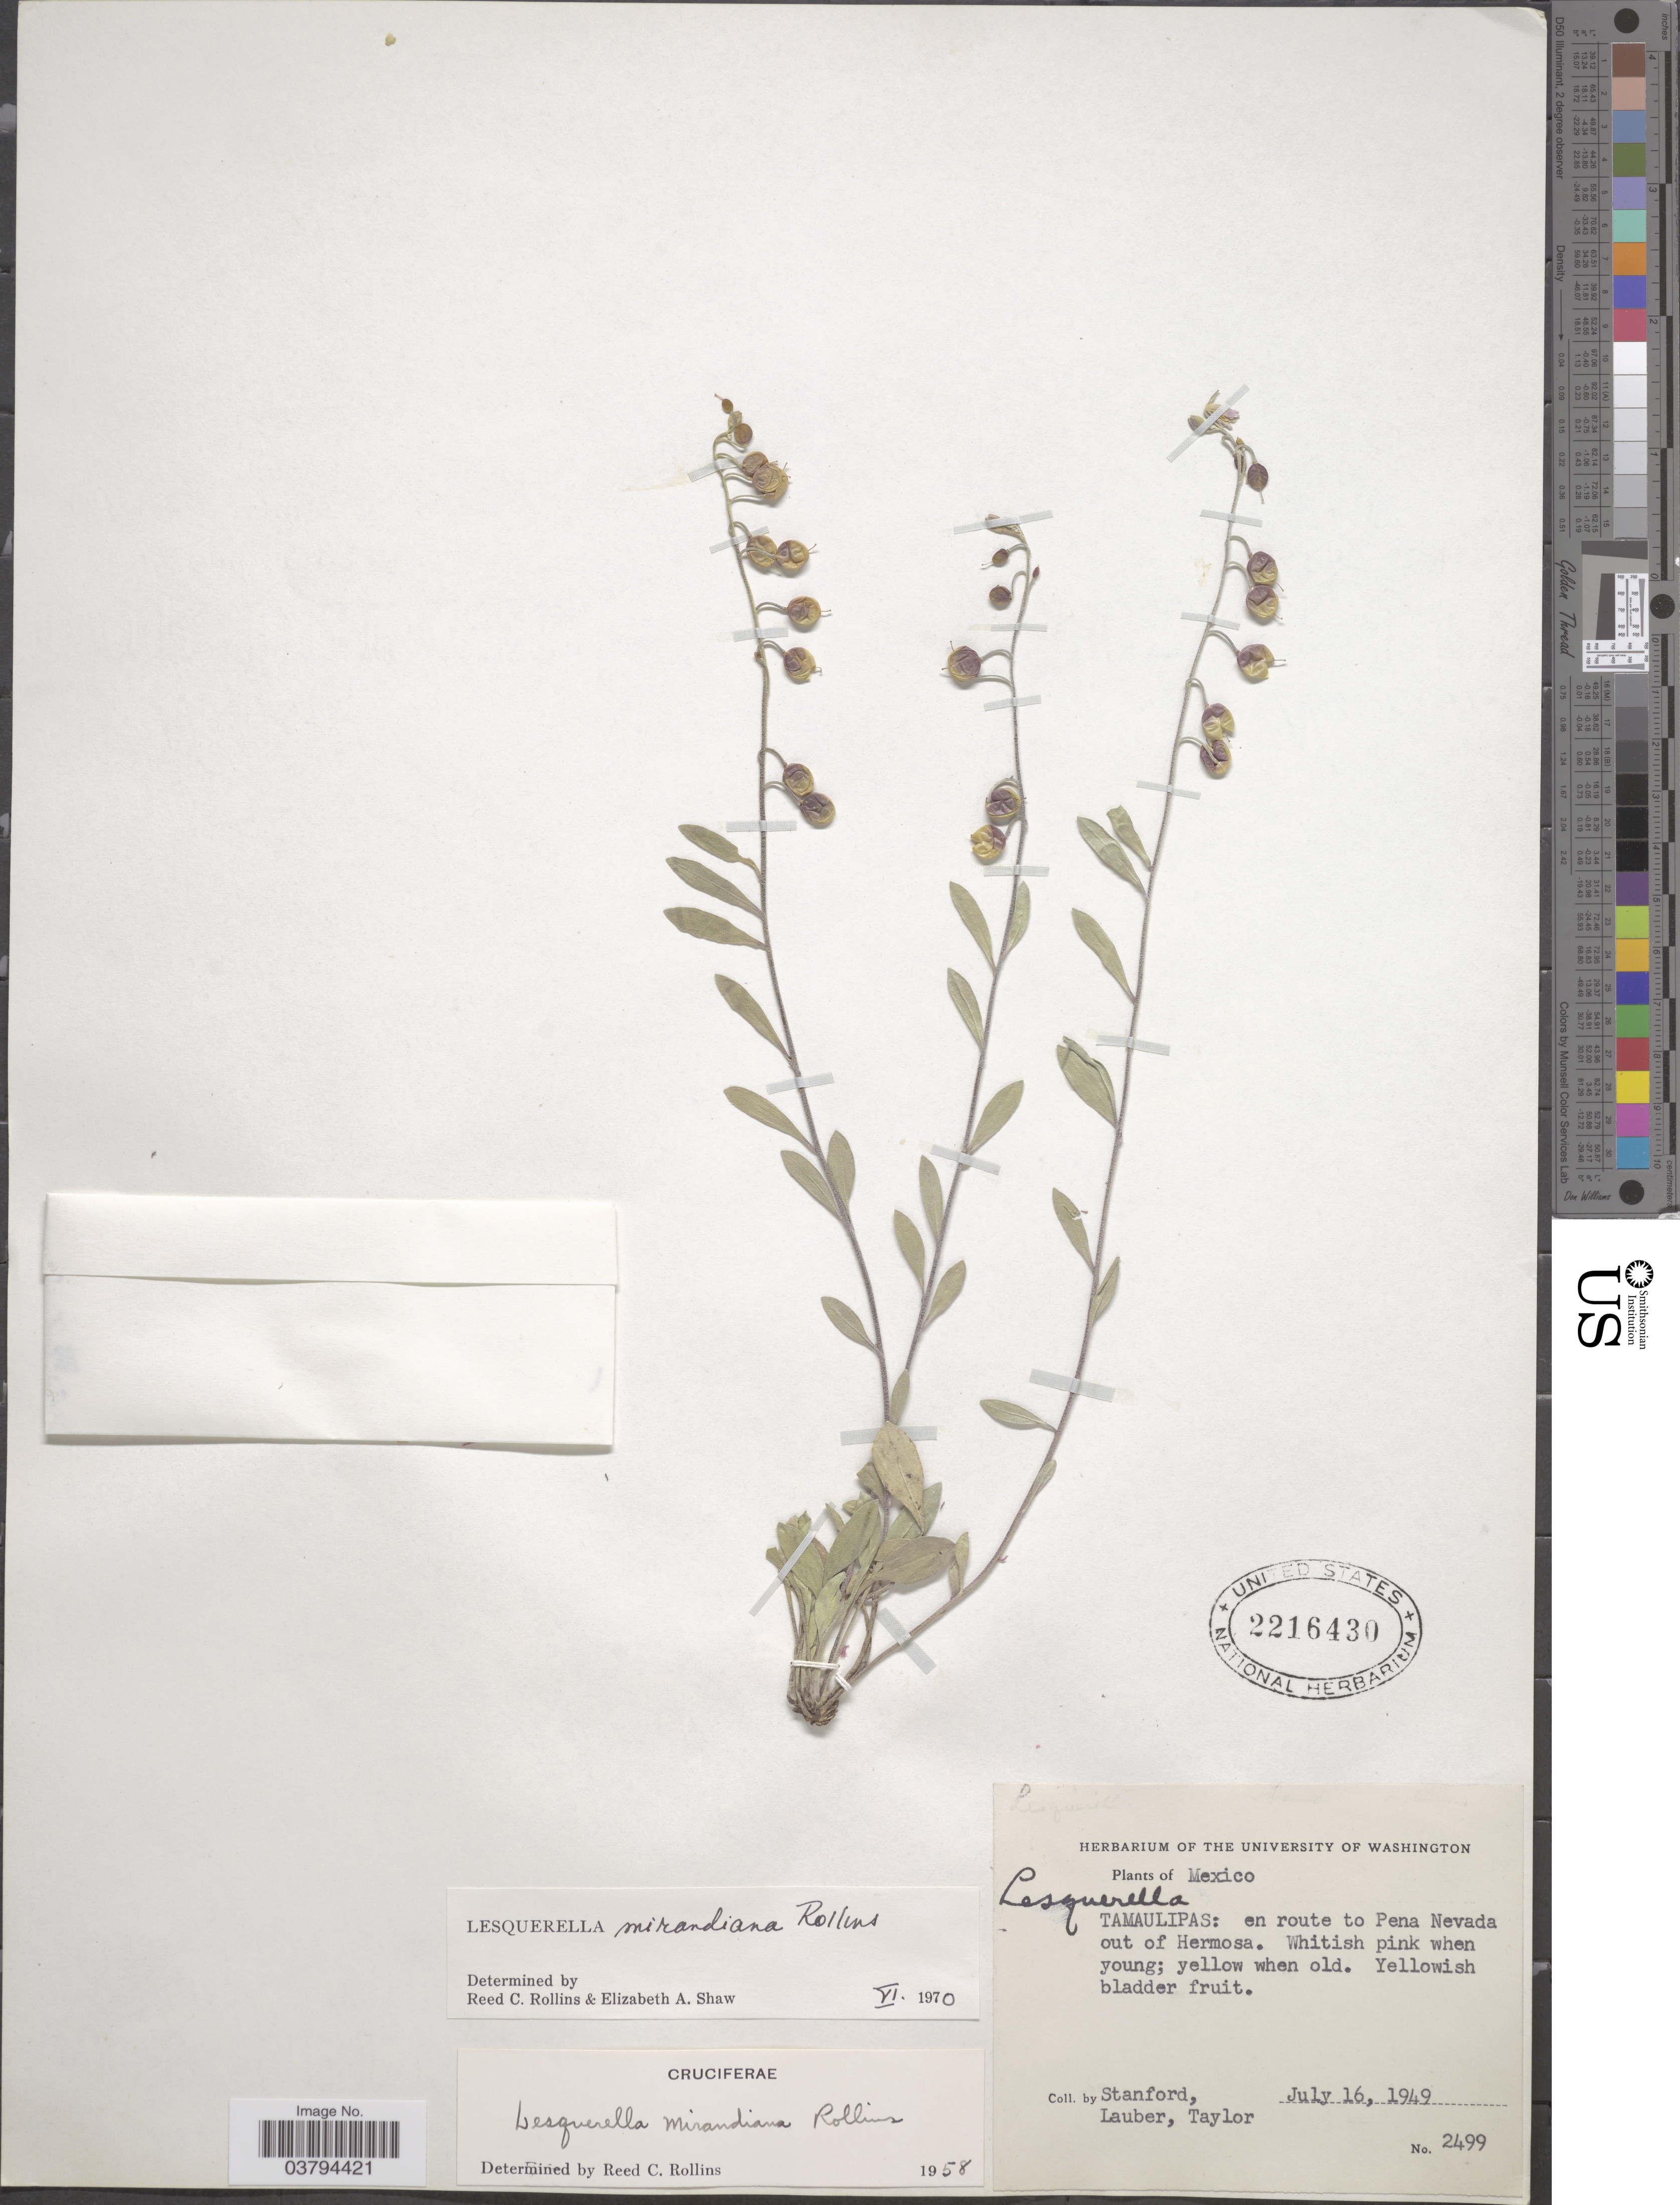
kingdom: Plantae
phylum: Tracheophyta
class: Magnoliopsida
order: Brassicales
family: Brassicaceae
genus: Lesquerella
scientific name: Lesquerella mirandiana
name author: Rollins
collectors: -. Stanford, Lauber, -- & -. Taylor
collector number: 2499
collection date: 1949-07-16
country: Mexico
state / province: Tamaulipas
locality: Tamaulipas: en route to Pena Nevada out of Hermosa.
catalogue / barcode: US 2216430